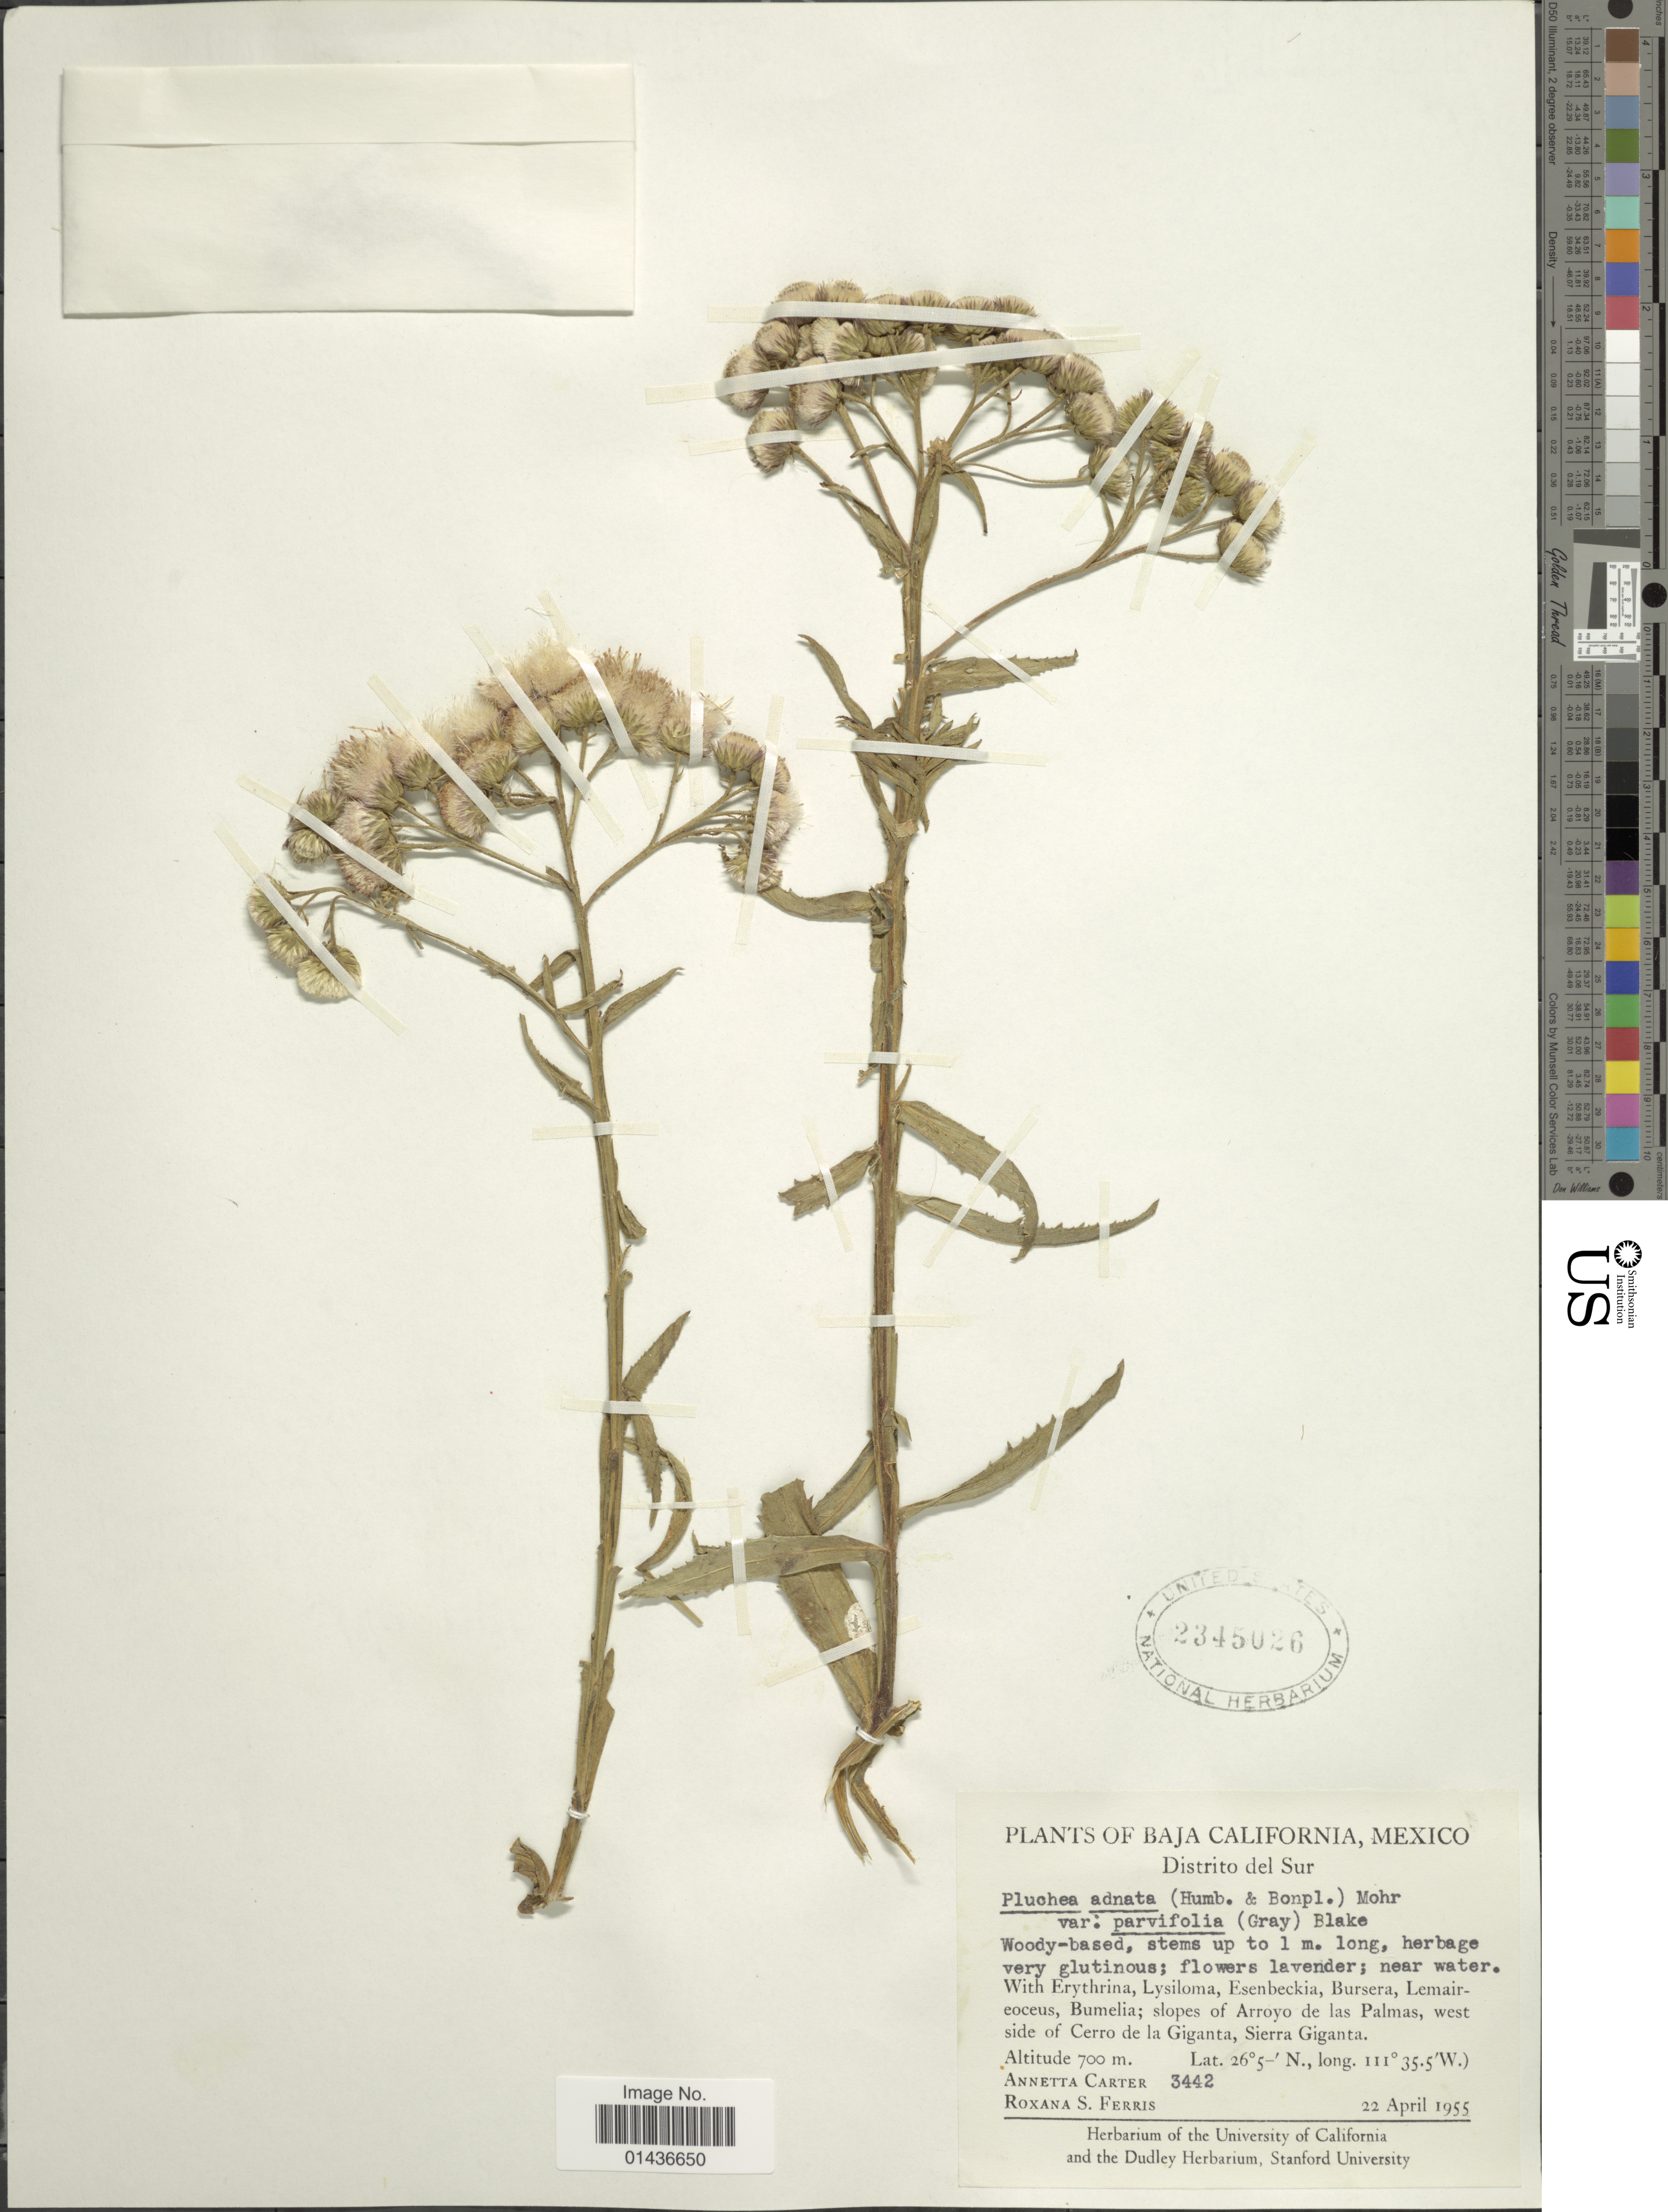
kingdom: Plantae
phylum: Tracheophyta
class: Magnoliopsida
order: Asterales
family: Asteraceae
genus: Pluchea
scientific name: Pluchea parvifolia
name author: (A. Gray) R.K. Godfrey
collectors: A. M. Carter & R. S. Ferris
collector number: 3442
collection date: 1955-04-22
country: Mexico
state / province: Baja California Sur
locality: Distrito de Sur, slopes of Arroyo de las Palmas, west side of Cerro de la Giganta, Sierra Giganta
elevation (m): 700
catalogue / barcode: US 2345026